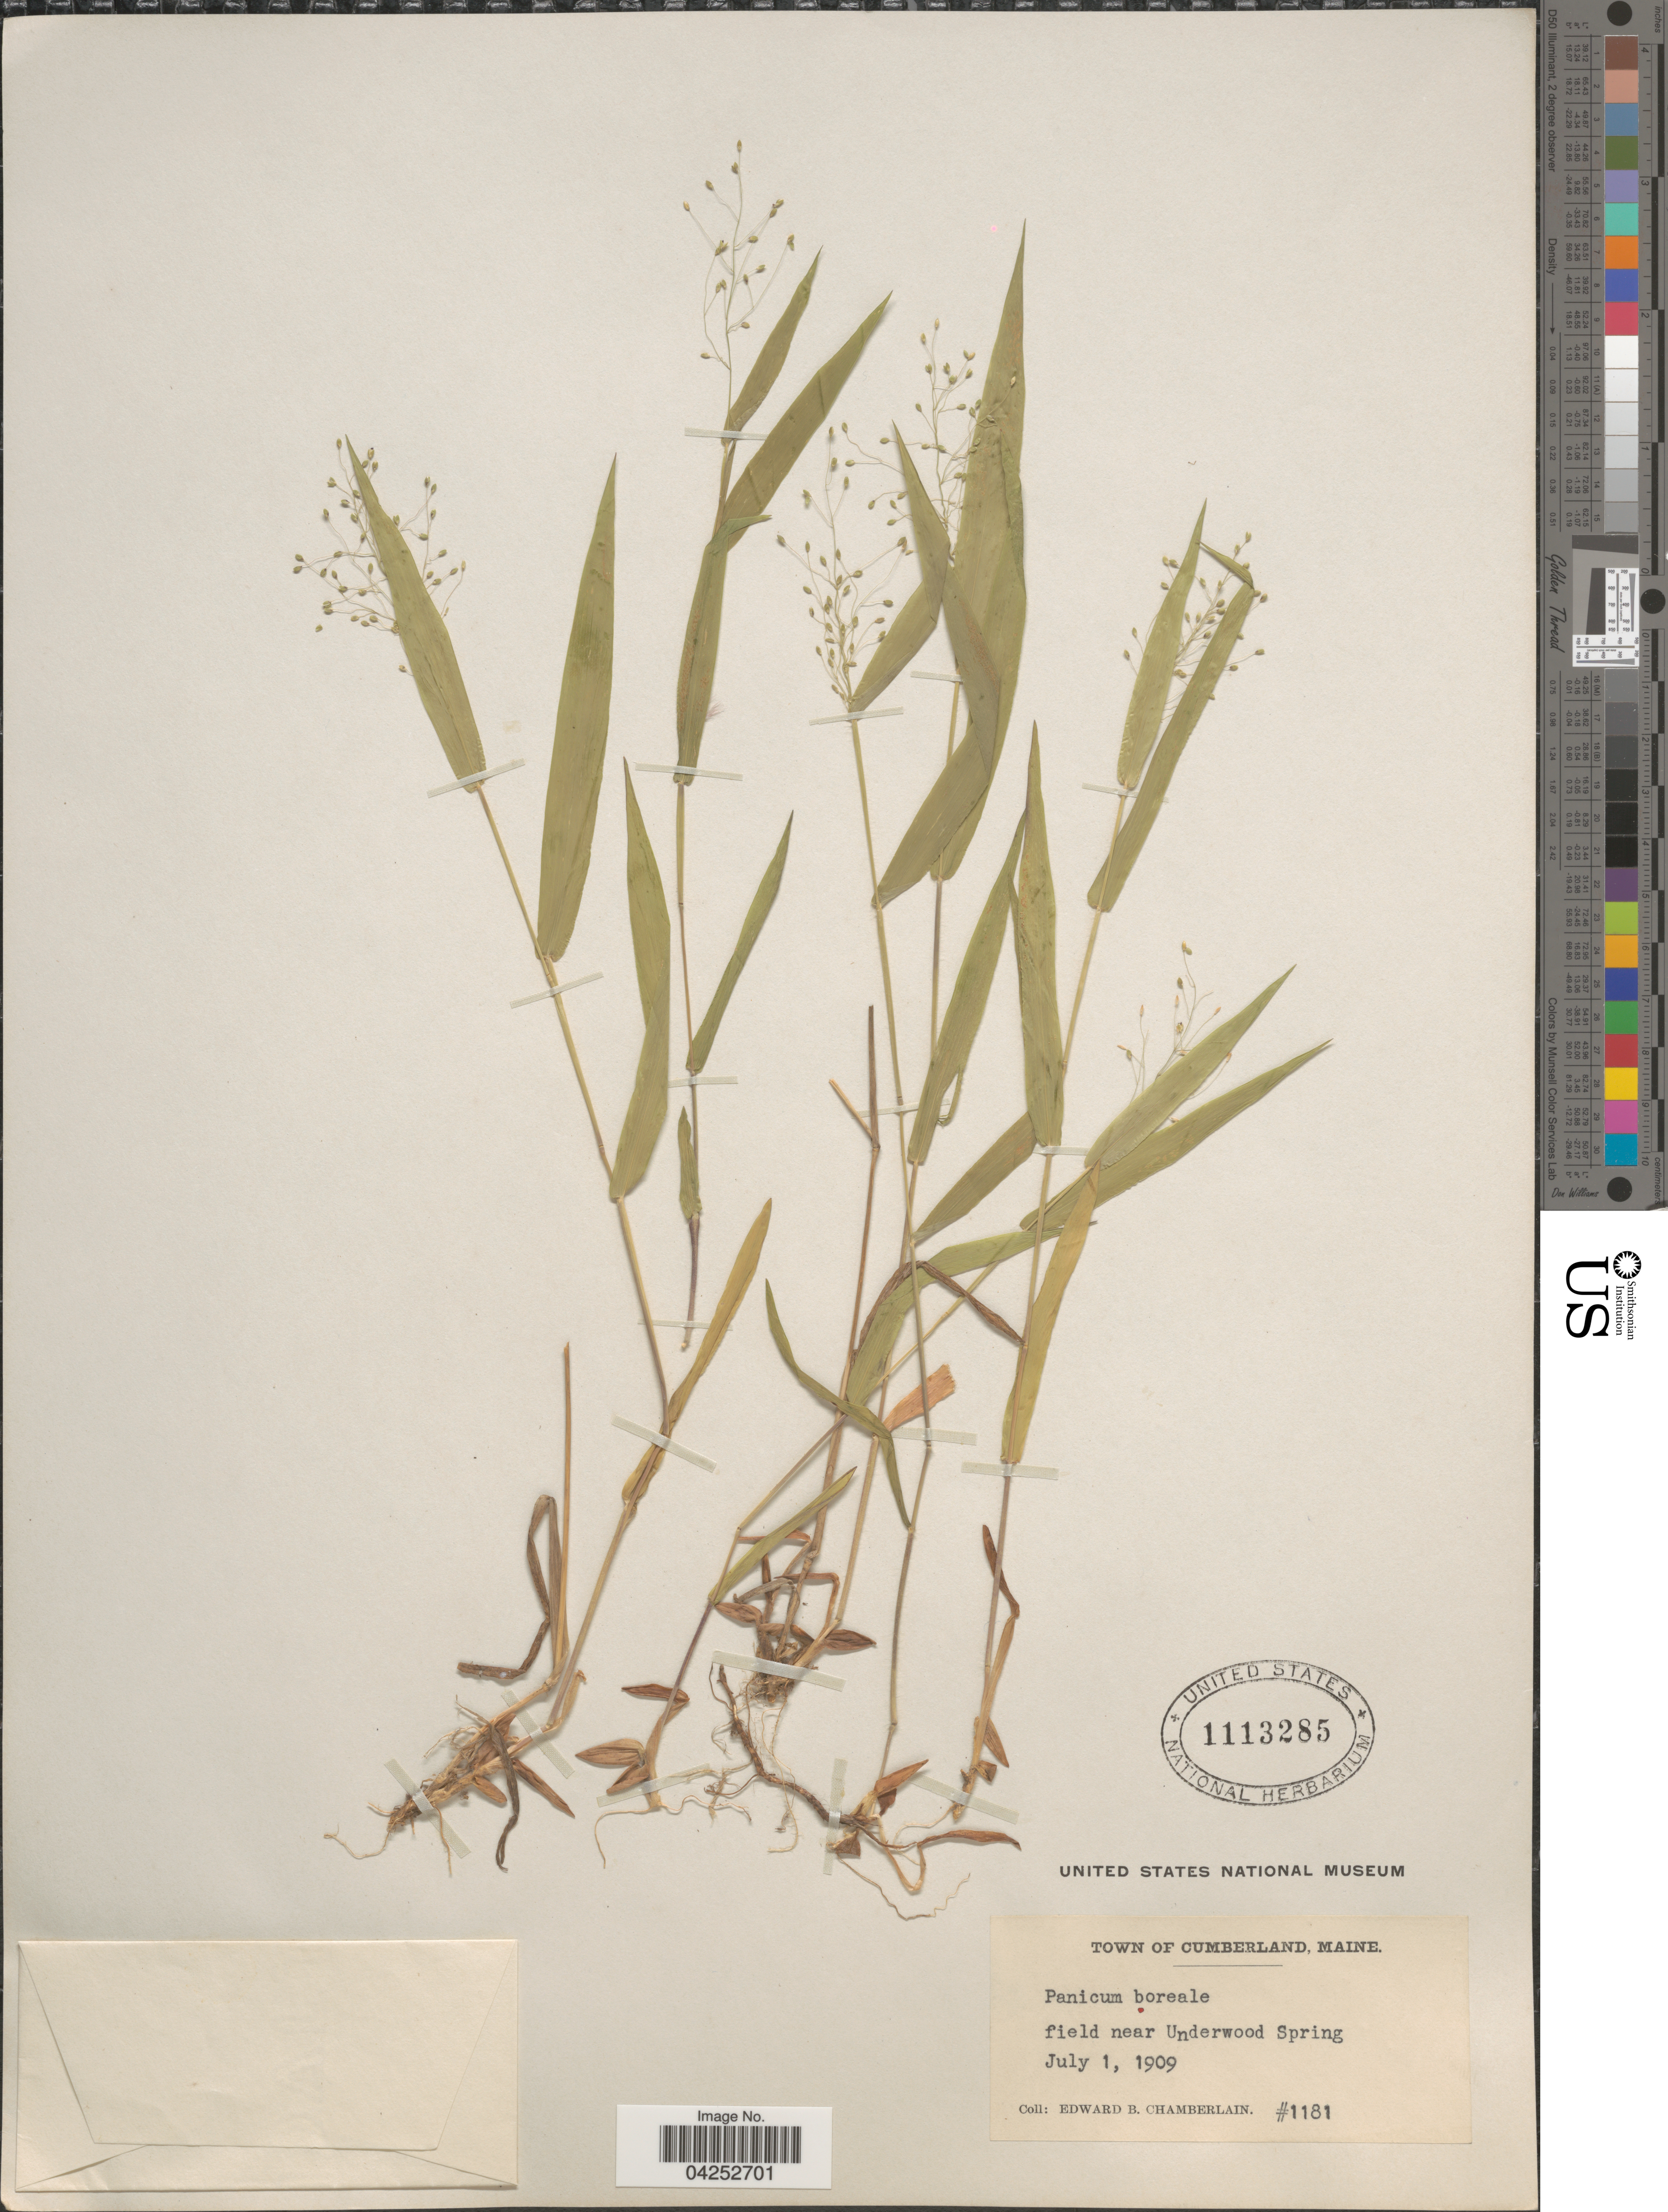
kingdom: Plantae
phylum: Tracheophyta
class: Liliopsida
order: Poales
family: Poaceae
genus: Dichanthelium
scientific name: Dichanthelium boreale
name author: (Nash) Freckmann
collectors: E. Chamberlain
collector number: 1181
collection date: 1909-07-01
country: United States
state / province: Maine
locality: Town of Cumberland. Field near Underwood Spring.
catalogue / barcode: US 1113285